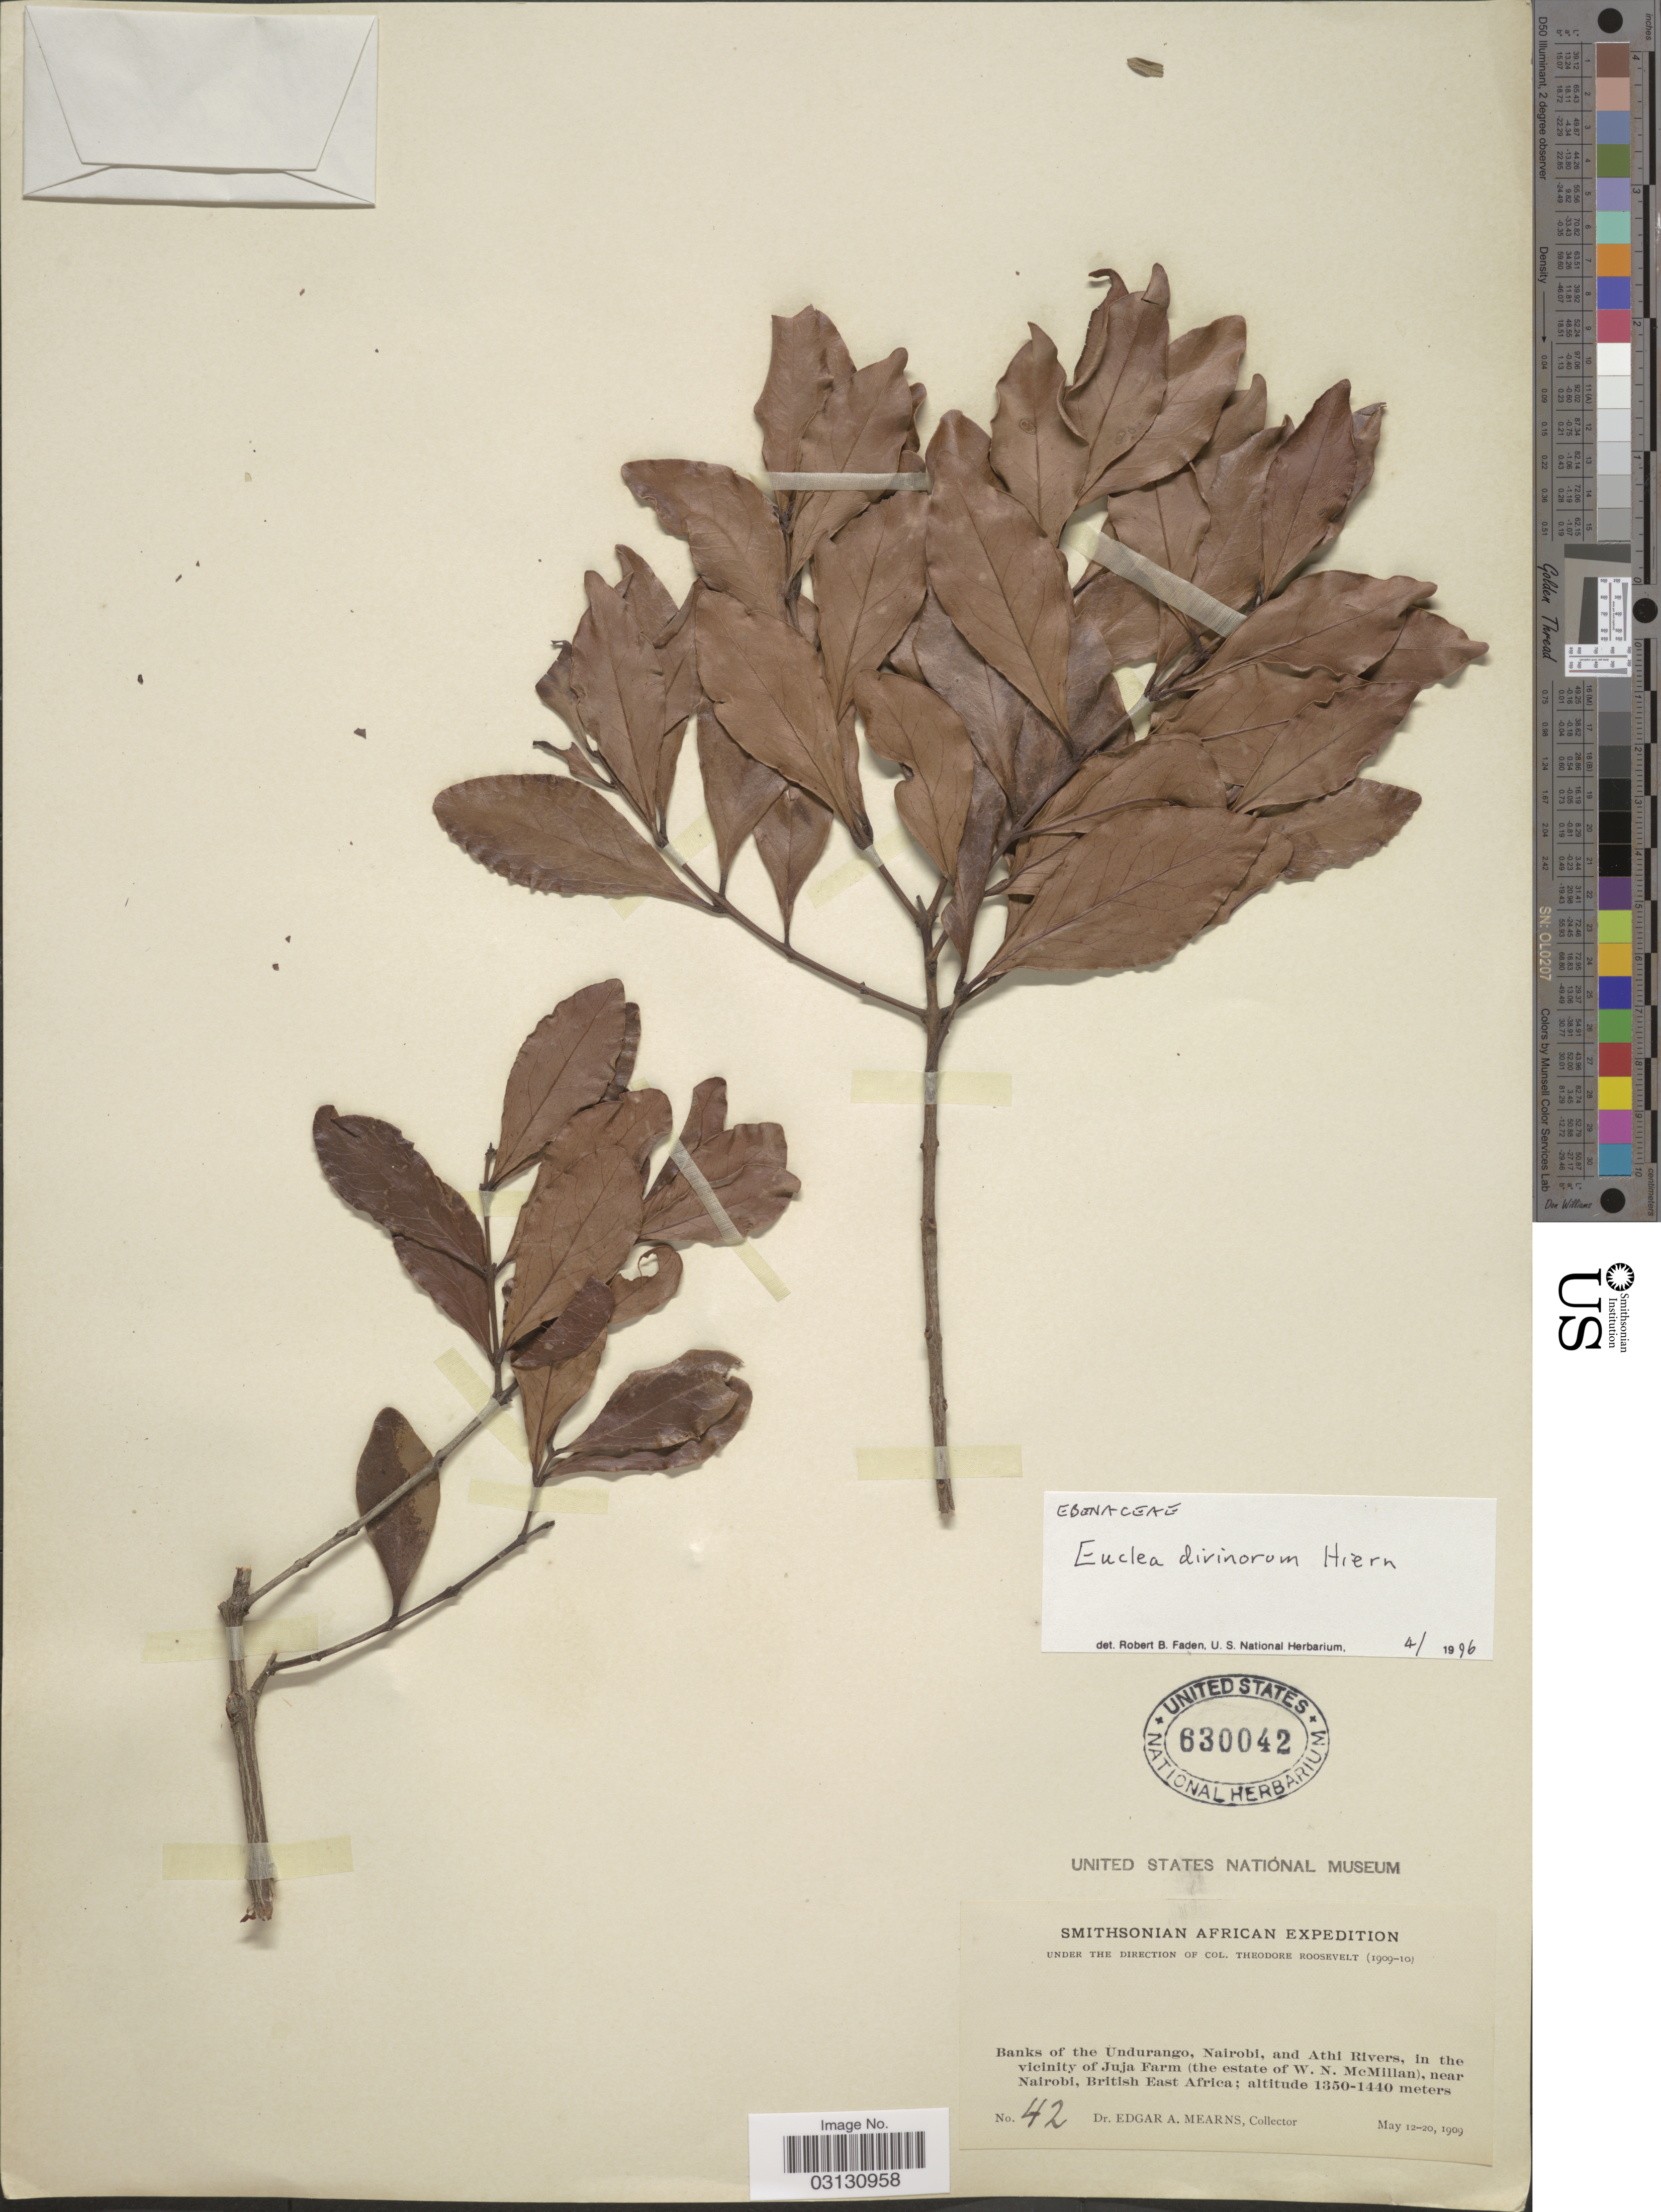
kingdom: Plantae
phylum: Tracheophyta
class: Magnoliopsida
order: Ericales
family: Ebenaceae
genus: Euclea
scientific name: Euclea divinorum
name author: Hiern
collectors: E. A. Mearns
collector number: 42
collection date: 1909-05-12/1909-05-20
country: Kenya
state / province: Nairobi Area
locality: Banks of the Undurango, Nairobi, and Athi Rivers, in the vicinity of Juja Farm (the estate of W. N. McMillan), near Nairobi, British East Africa.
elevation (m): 1350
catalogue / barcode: US 630042